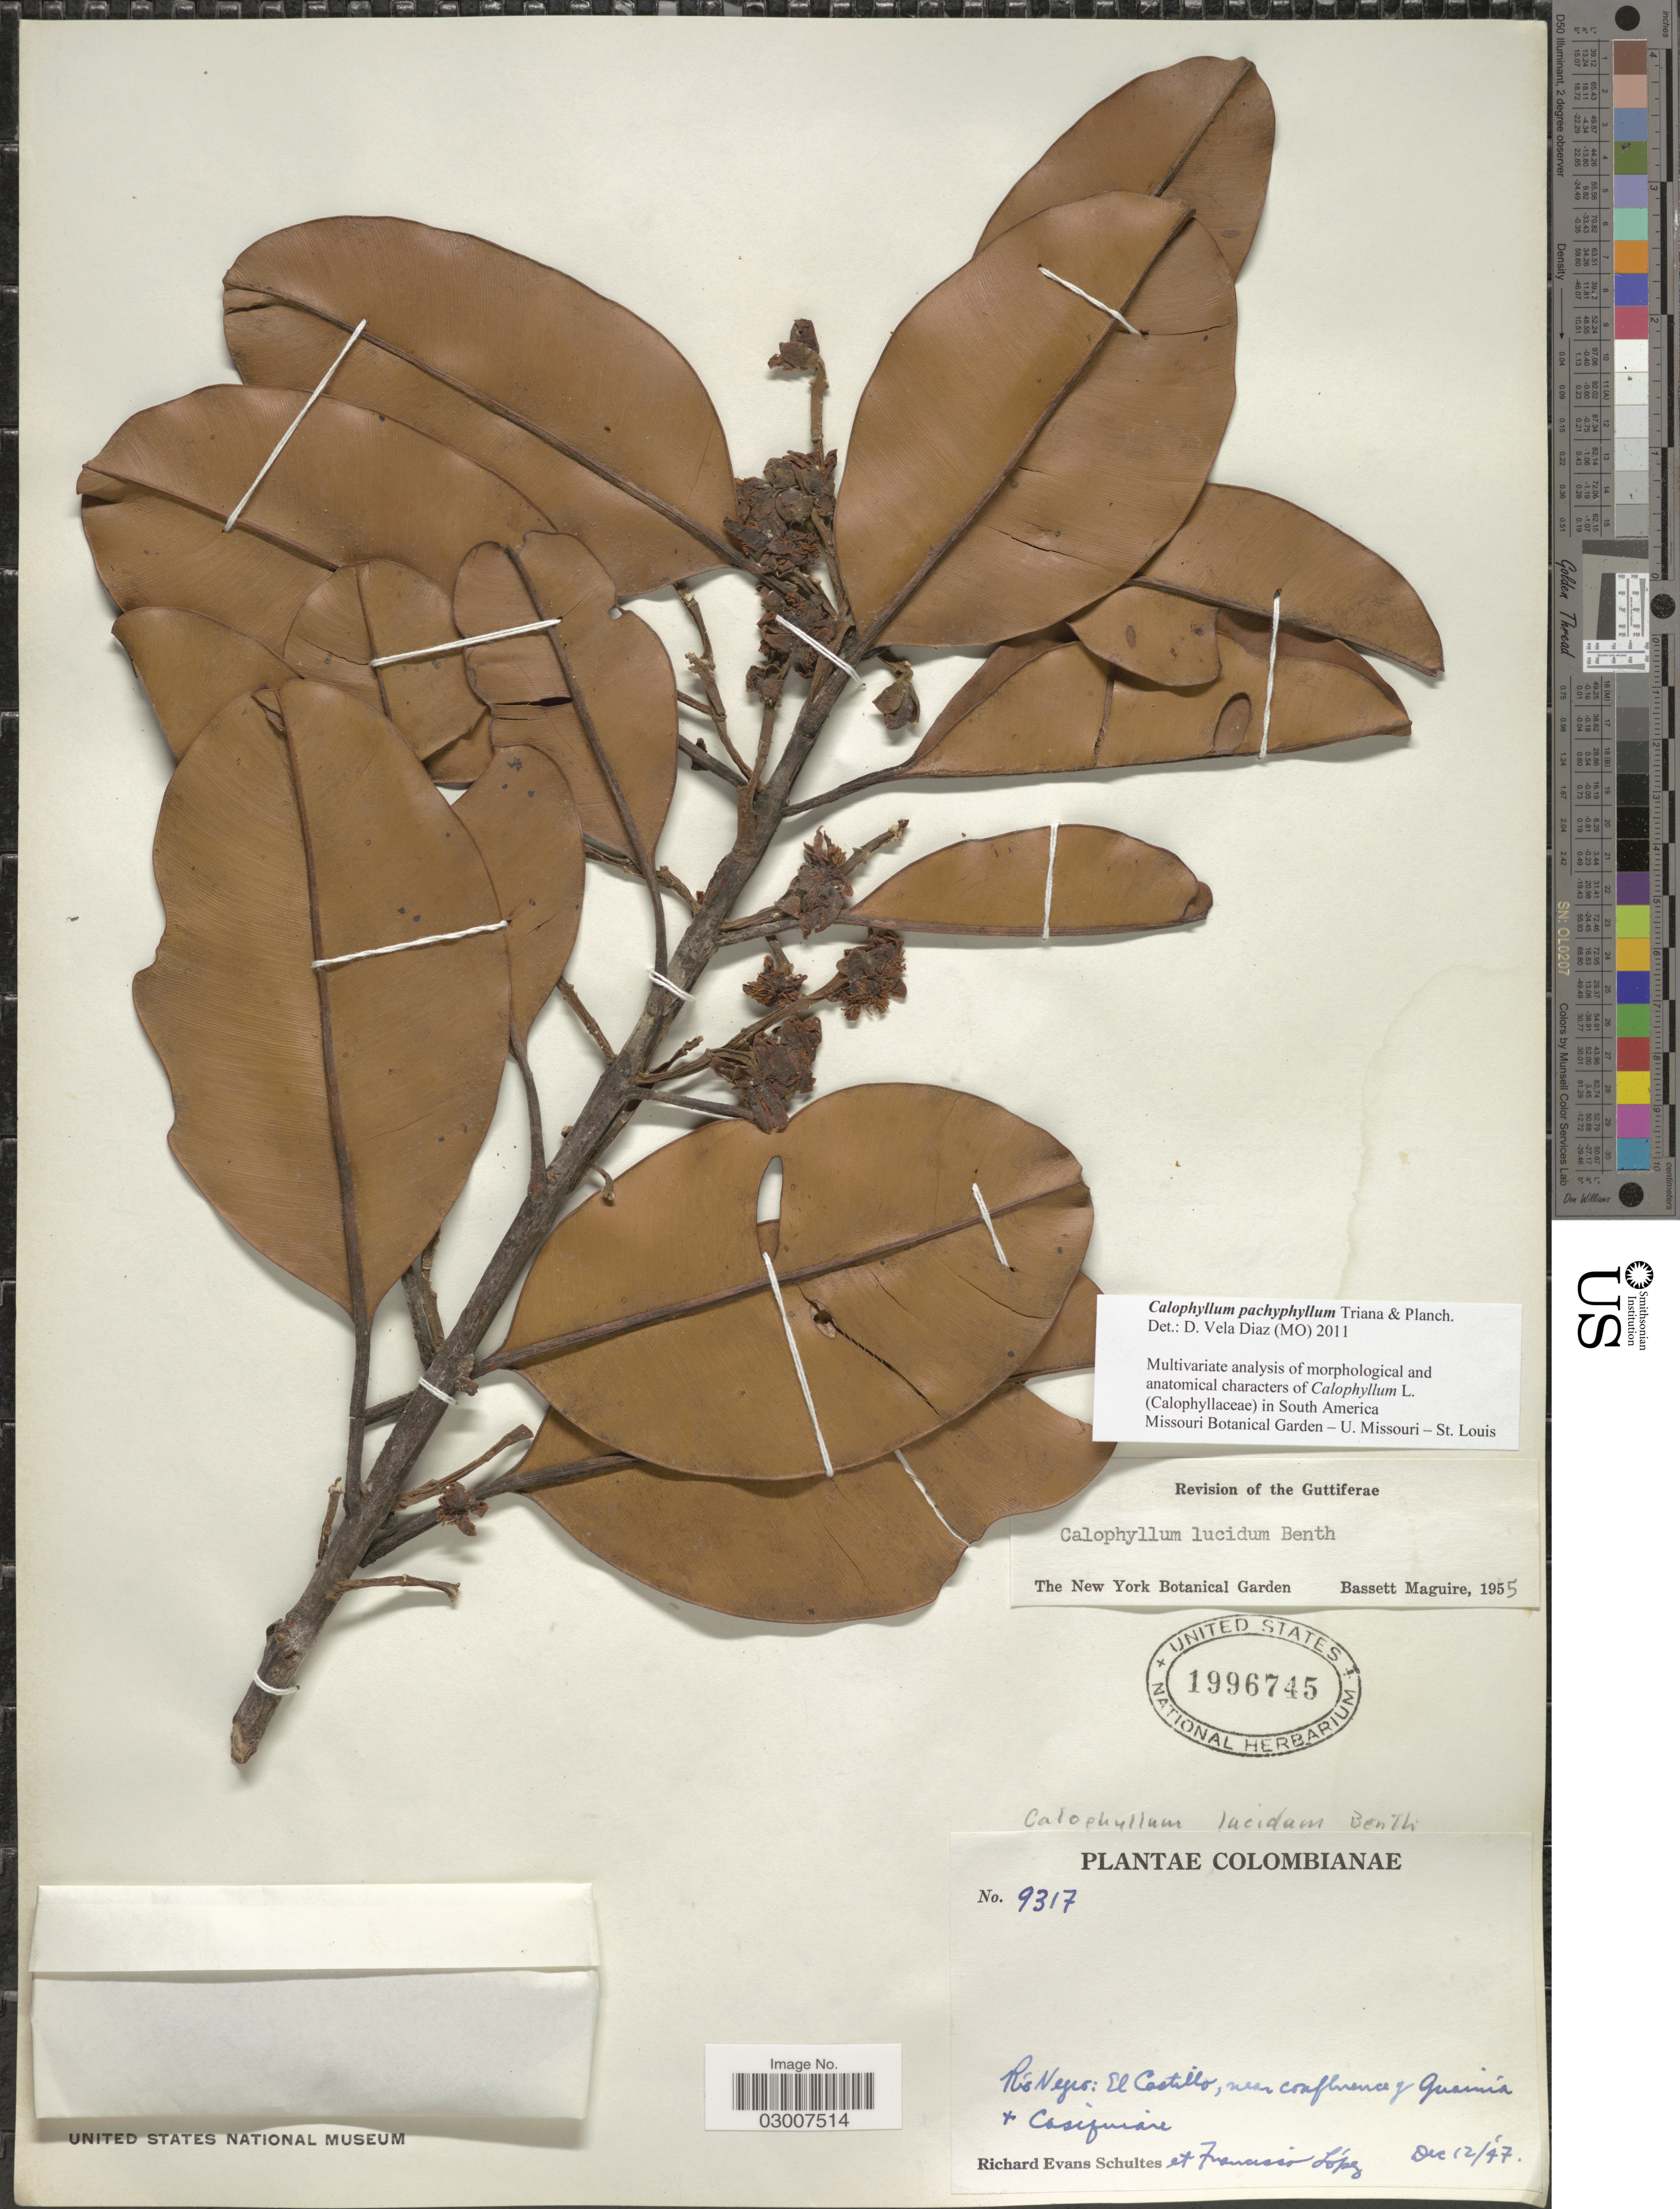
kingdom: Plantae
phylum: Tracheophyta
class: Magnoliopsida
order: Malpighiales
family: Calophyllaceae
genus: Calophyllum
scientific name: Calophyllum pachyphyllum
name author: Planch. & Triana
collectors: R. E. Schultes & F. Lopéz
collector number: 9317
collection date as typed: Transcribed d/m/y: 12/12/47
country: Colombia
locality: Río Negro: El Castillo, near confluences y Guainia & Casiquiare.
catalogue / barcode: US 1996745